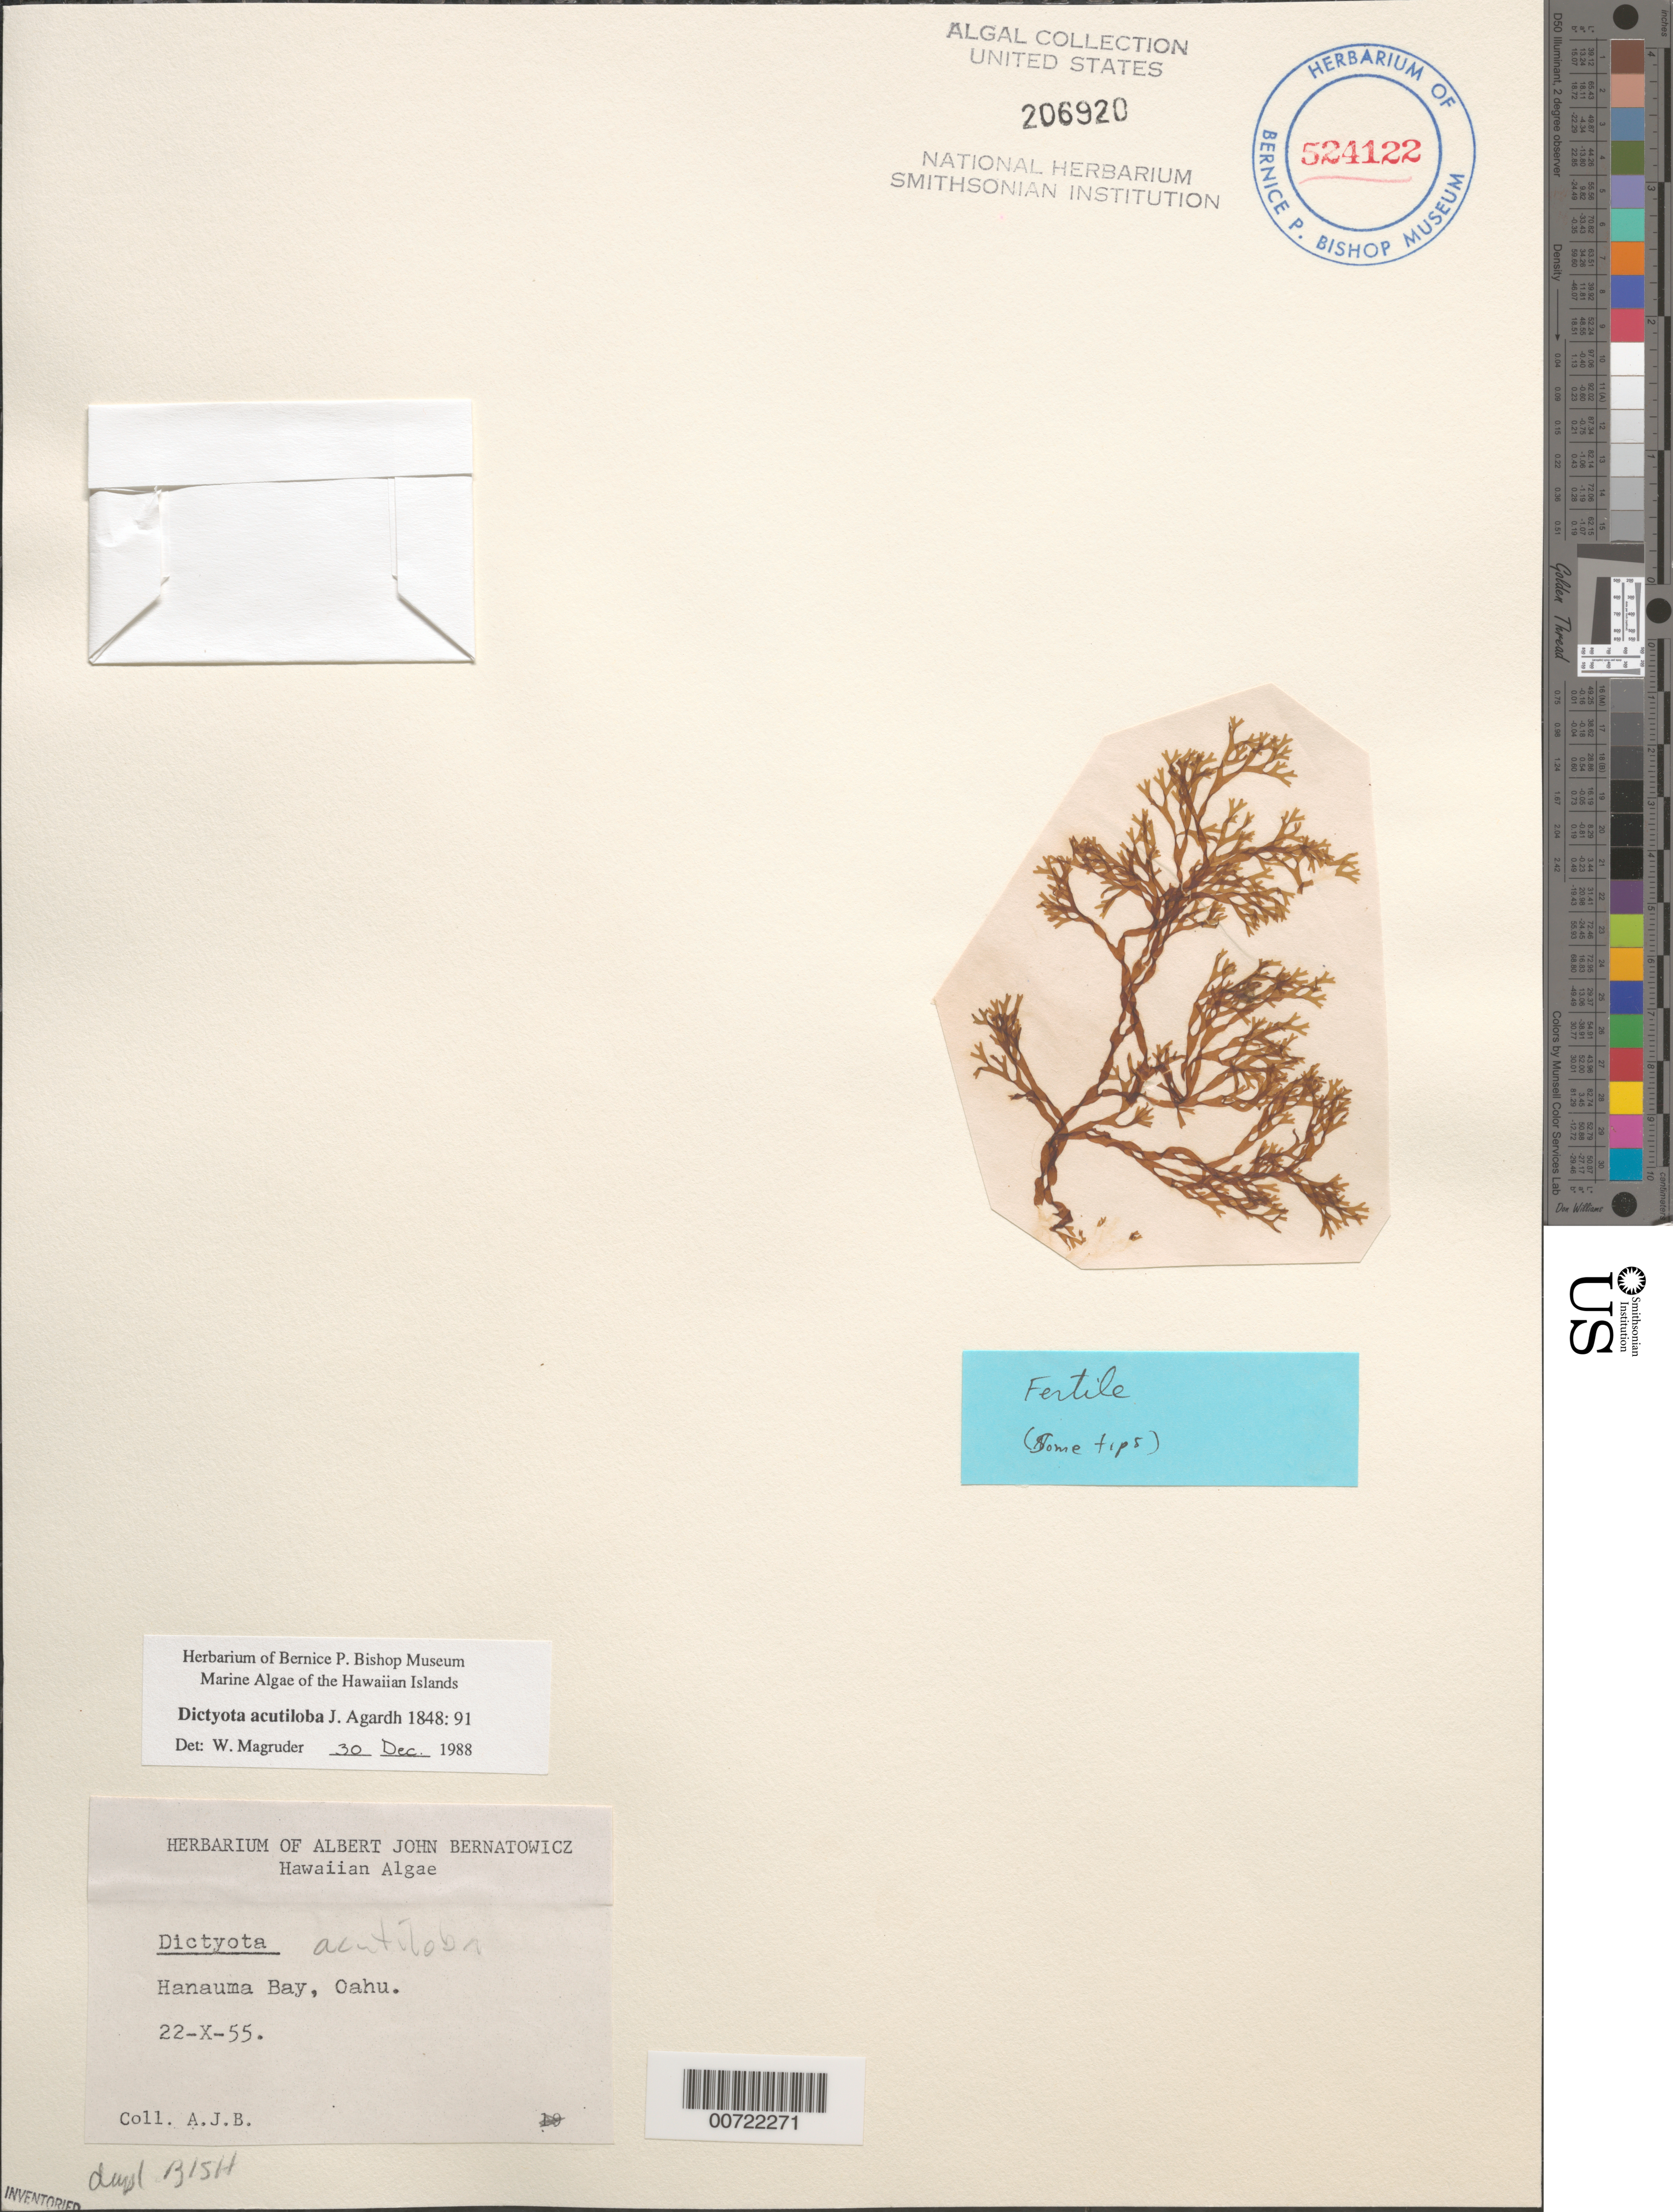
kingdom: Chromista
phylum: Ochrophyta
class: Phaeophyceae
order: Dictyotales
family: Dictyotaceae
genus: Dictyota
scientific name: Dictyota acutiloba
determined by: Magruder, W. H.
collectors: A. Bernatowicz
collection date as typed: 22 Oct 1955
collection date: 1955-10-22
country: United States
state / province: Hawaii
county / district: Honolulu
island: Oahu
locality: Hanauma Bay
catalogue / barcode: US 206920